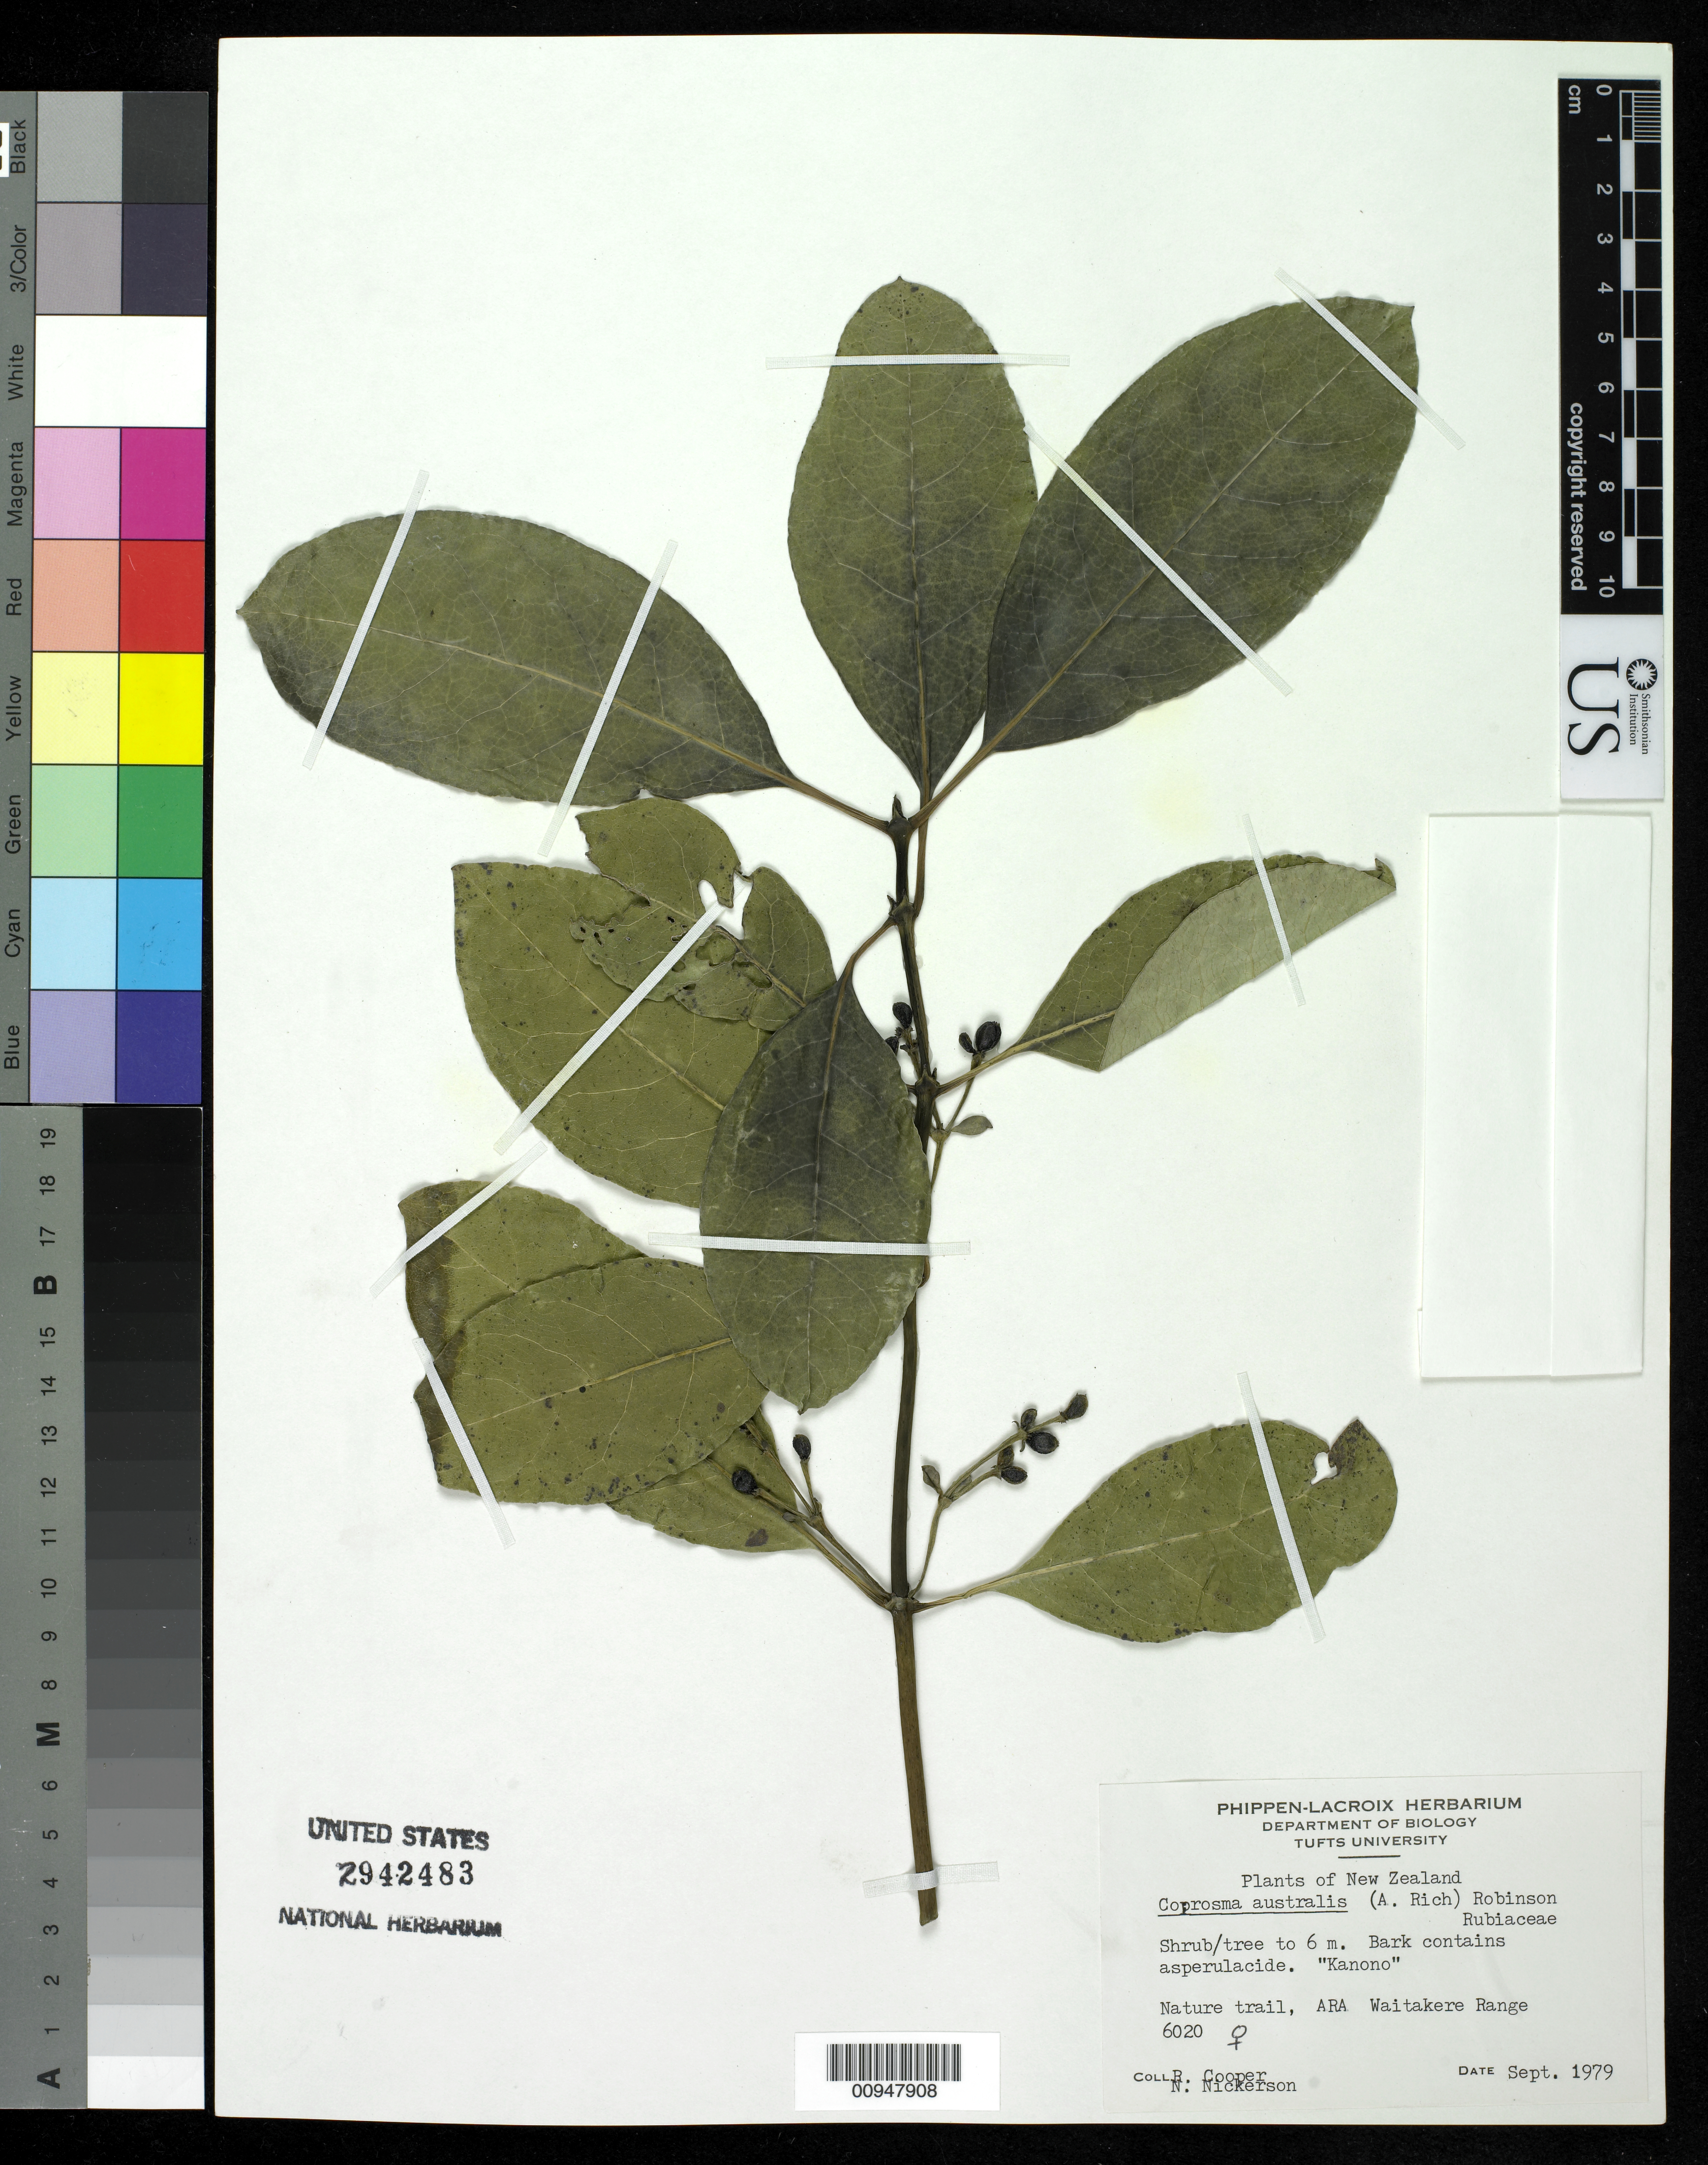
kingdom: Plantae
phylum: Tracheophyta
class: Magnoliopsida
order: Gentianales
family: Rubiaceae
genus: Coprosma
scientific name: Coprosma australis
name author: (A. Rich.) B.L. Rob.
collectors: R. Cooper & N. Nickerson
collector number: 6020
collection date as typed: Sep 1979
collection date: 1979-09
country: New Zealand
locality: Nature trail, ARA Waitakere Range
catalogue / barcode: US 2942483